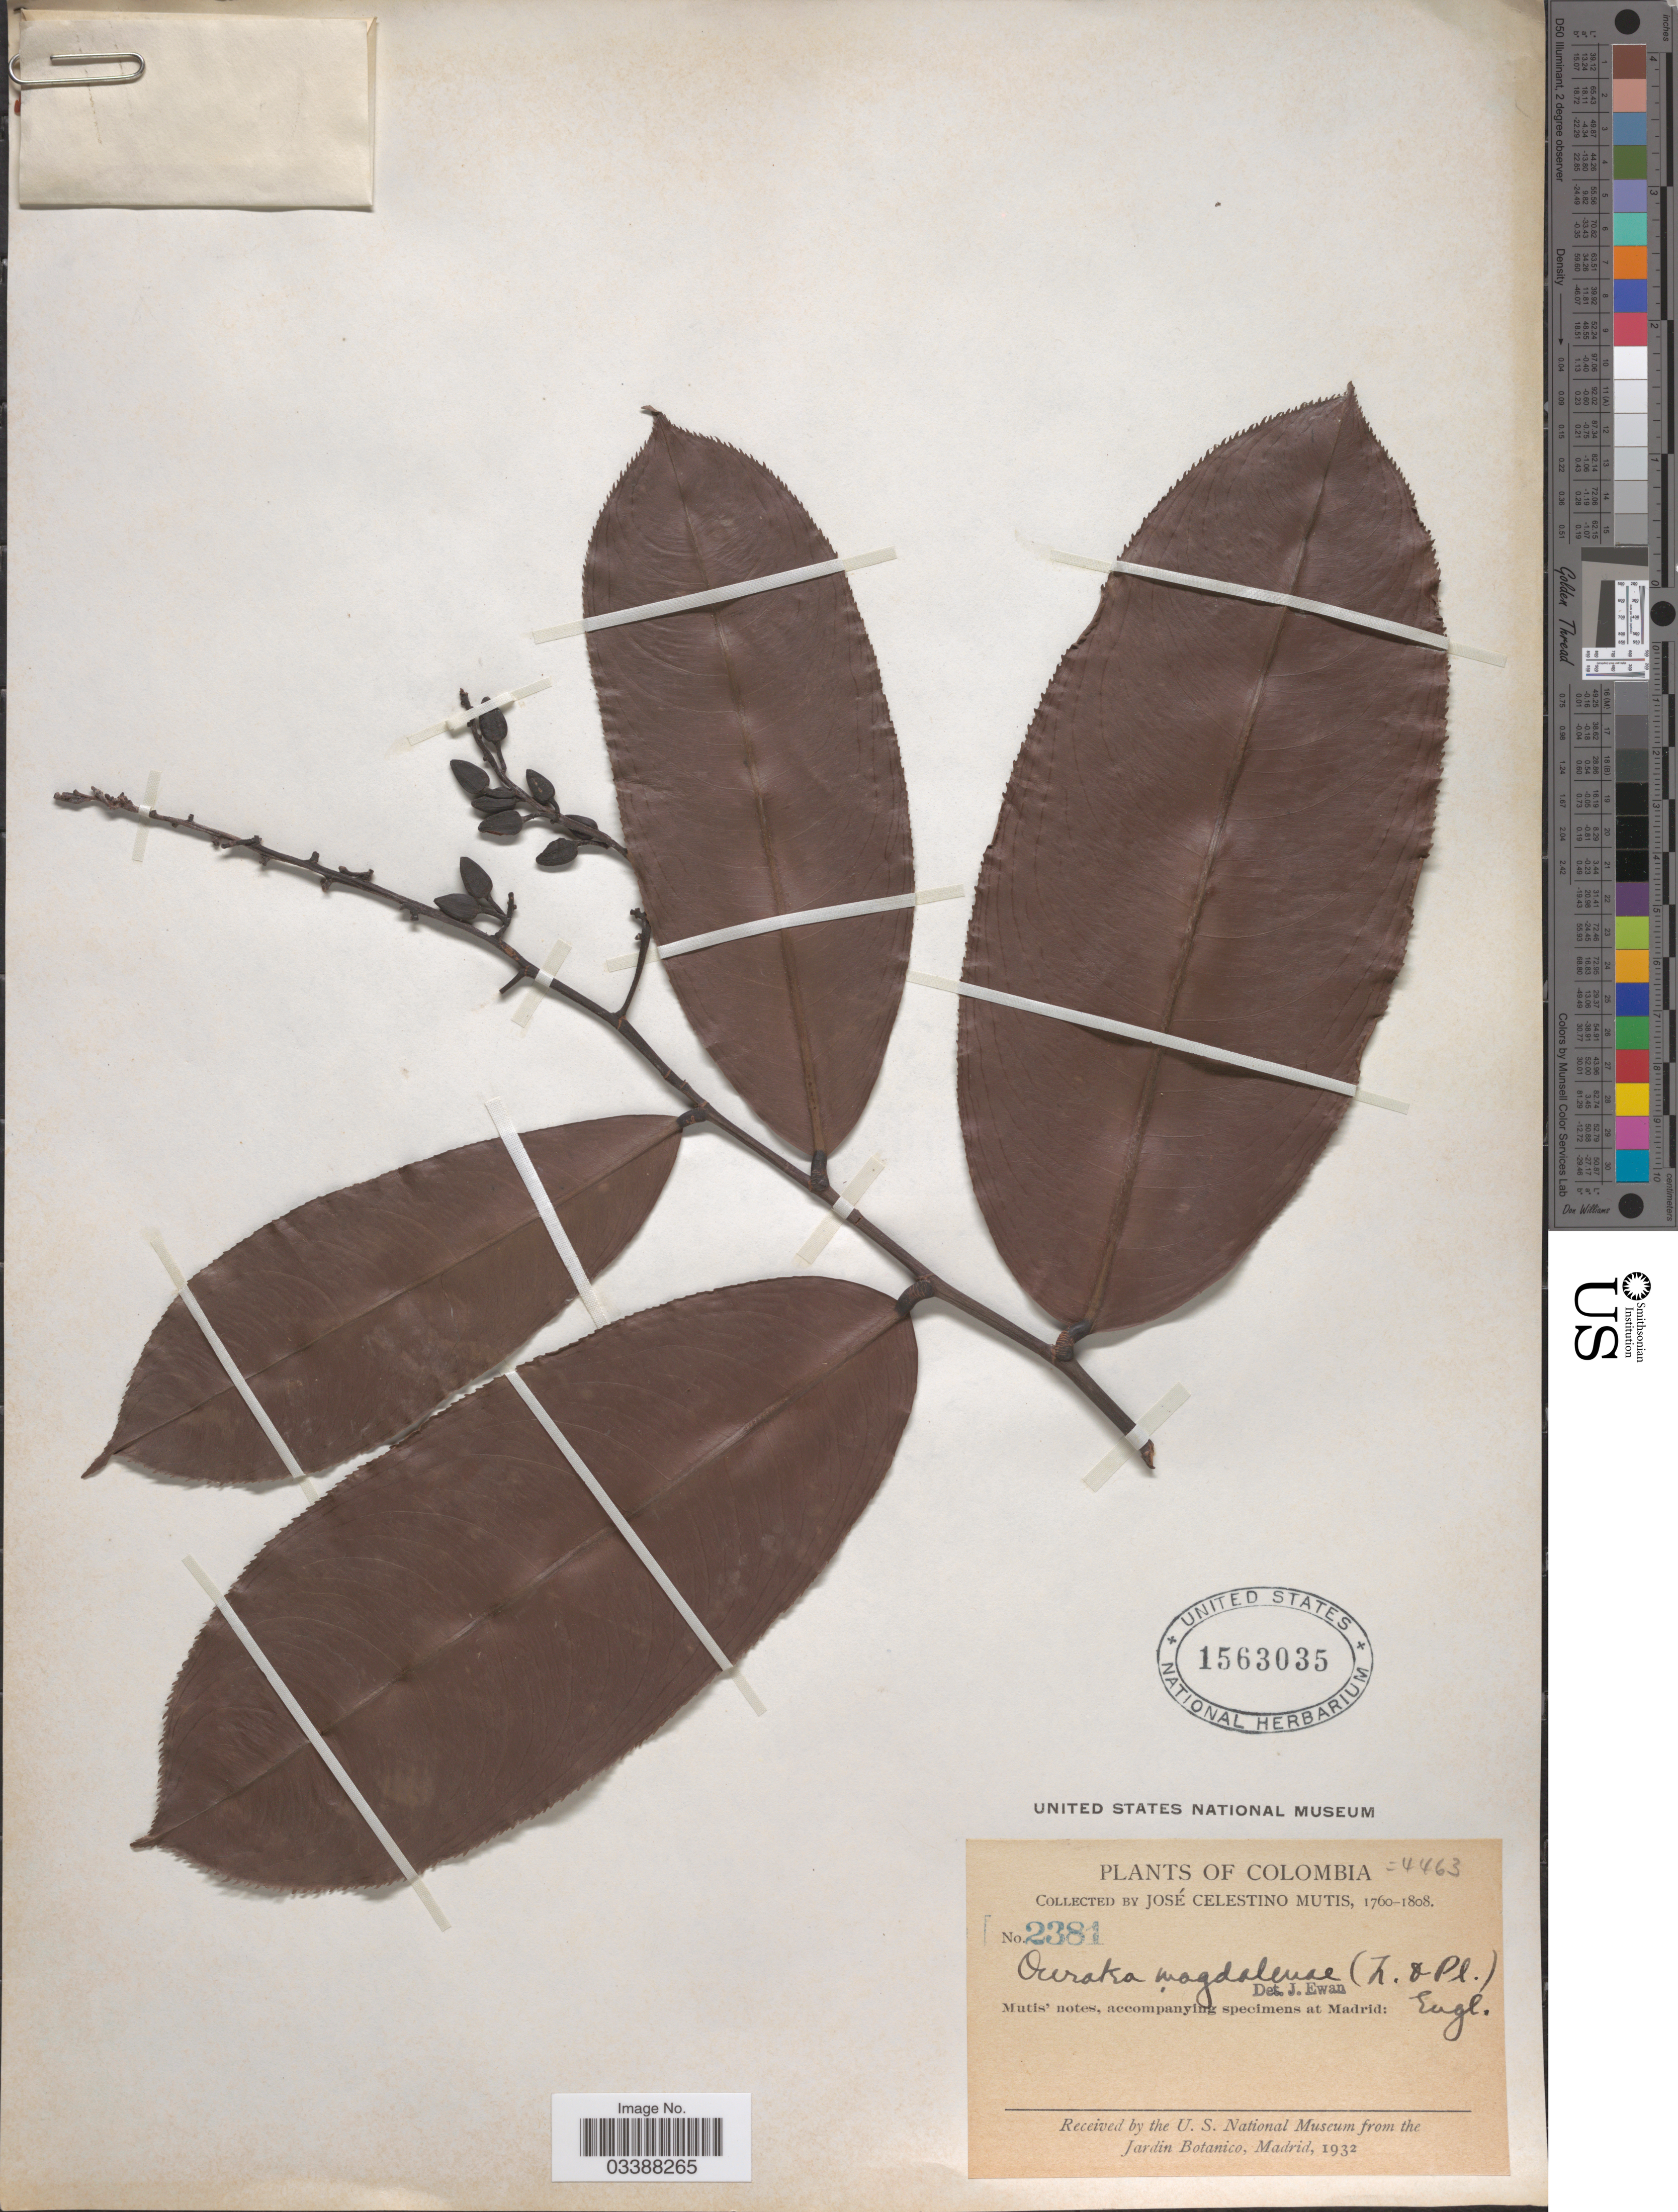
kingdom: Plantae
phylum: Tracheophyta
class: Magnoliopsida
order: Malpighiales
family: Ochnaceae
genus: Ouratea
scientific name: Ouratea magdalenae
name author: (Triana & Planch.) Engl.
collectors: J. C. B. Mutis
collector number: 2381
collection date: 1760/1808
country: Colombia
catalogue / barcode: US 1563035